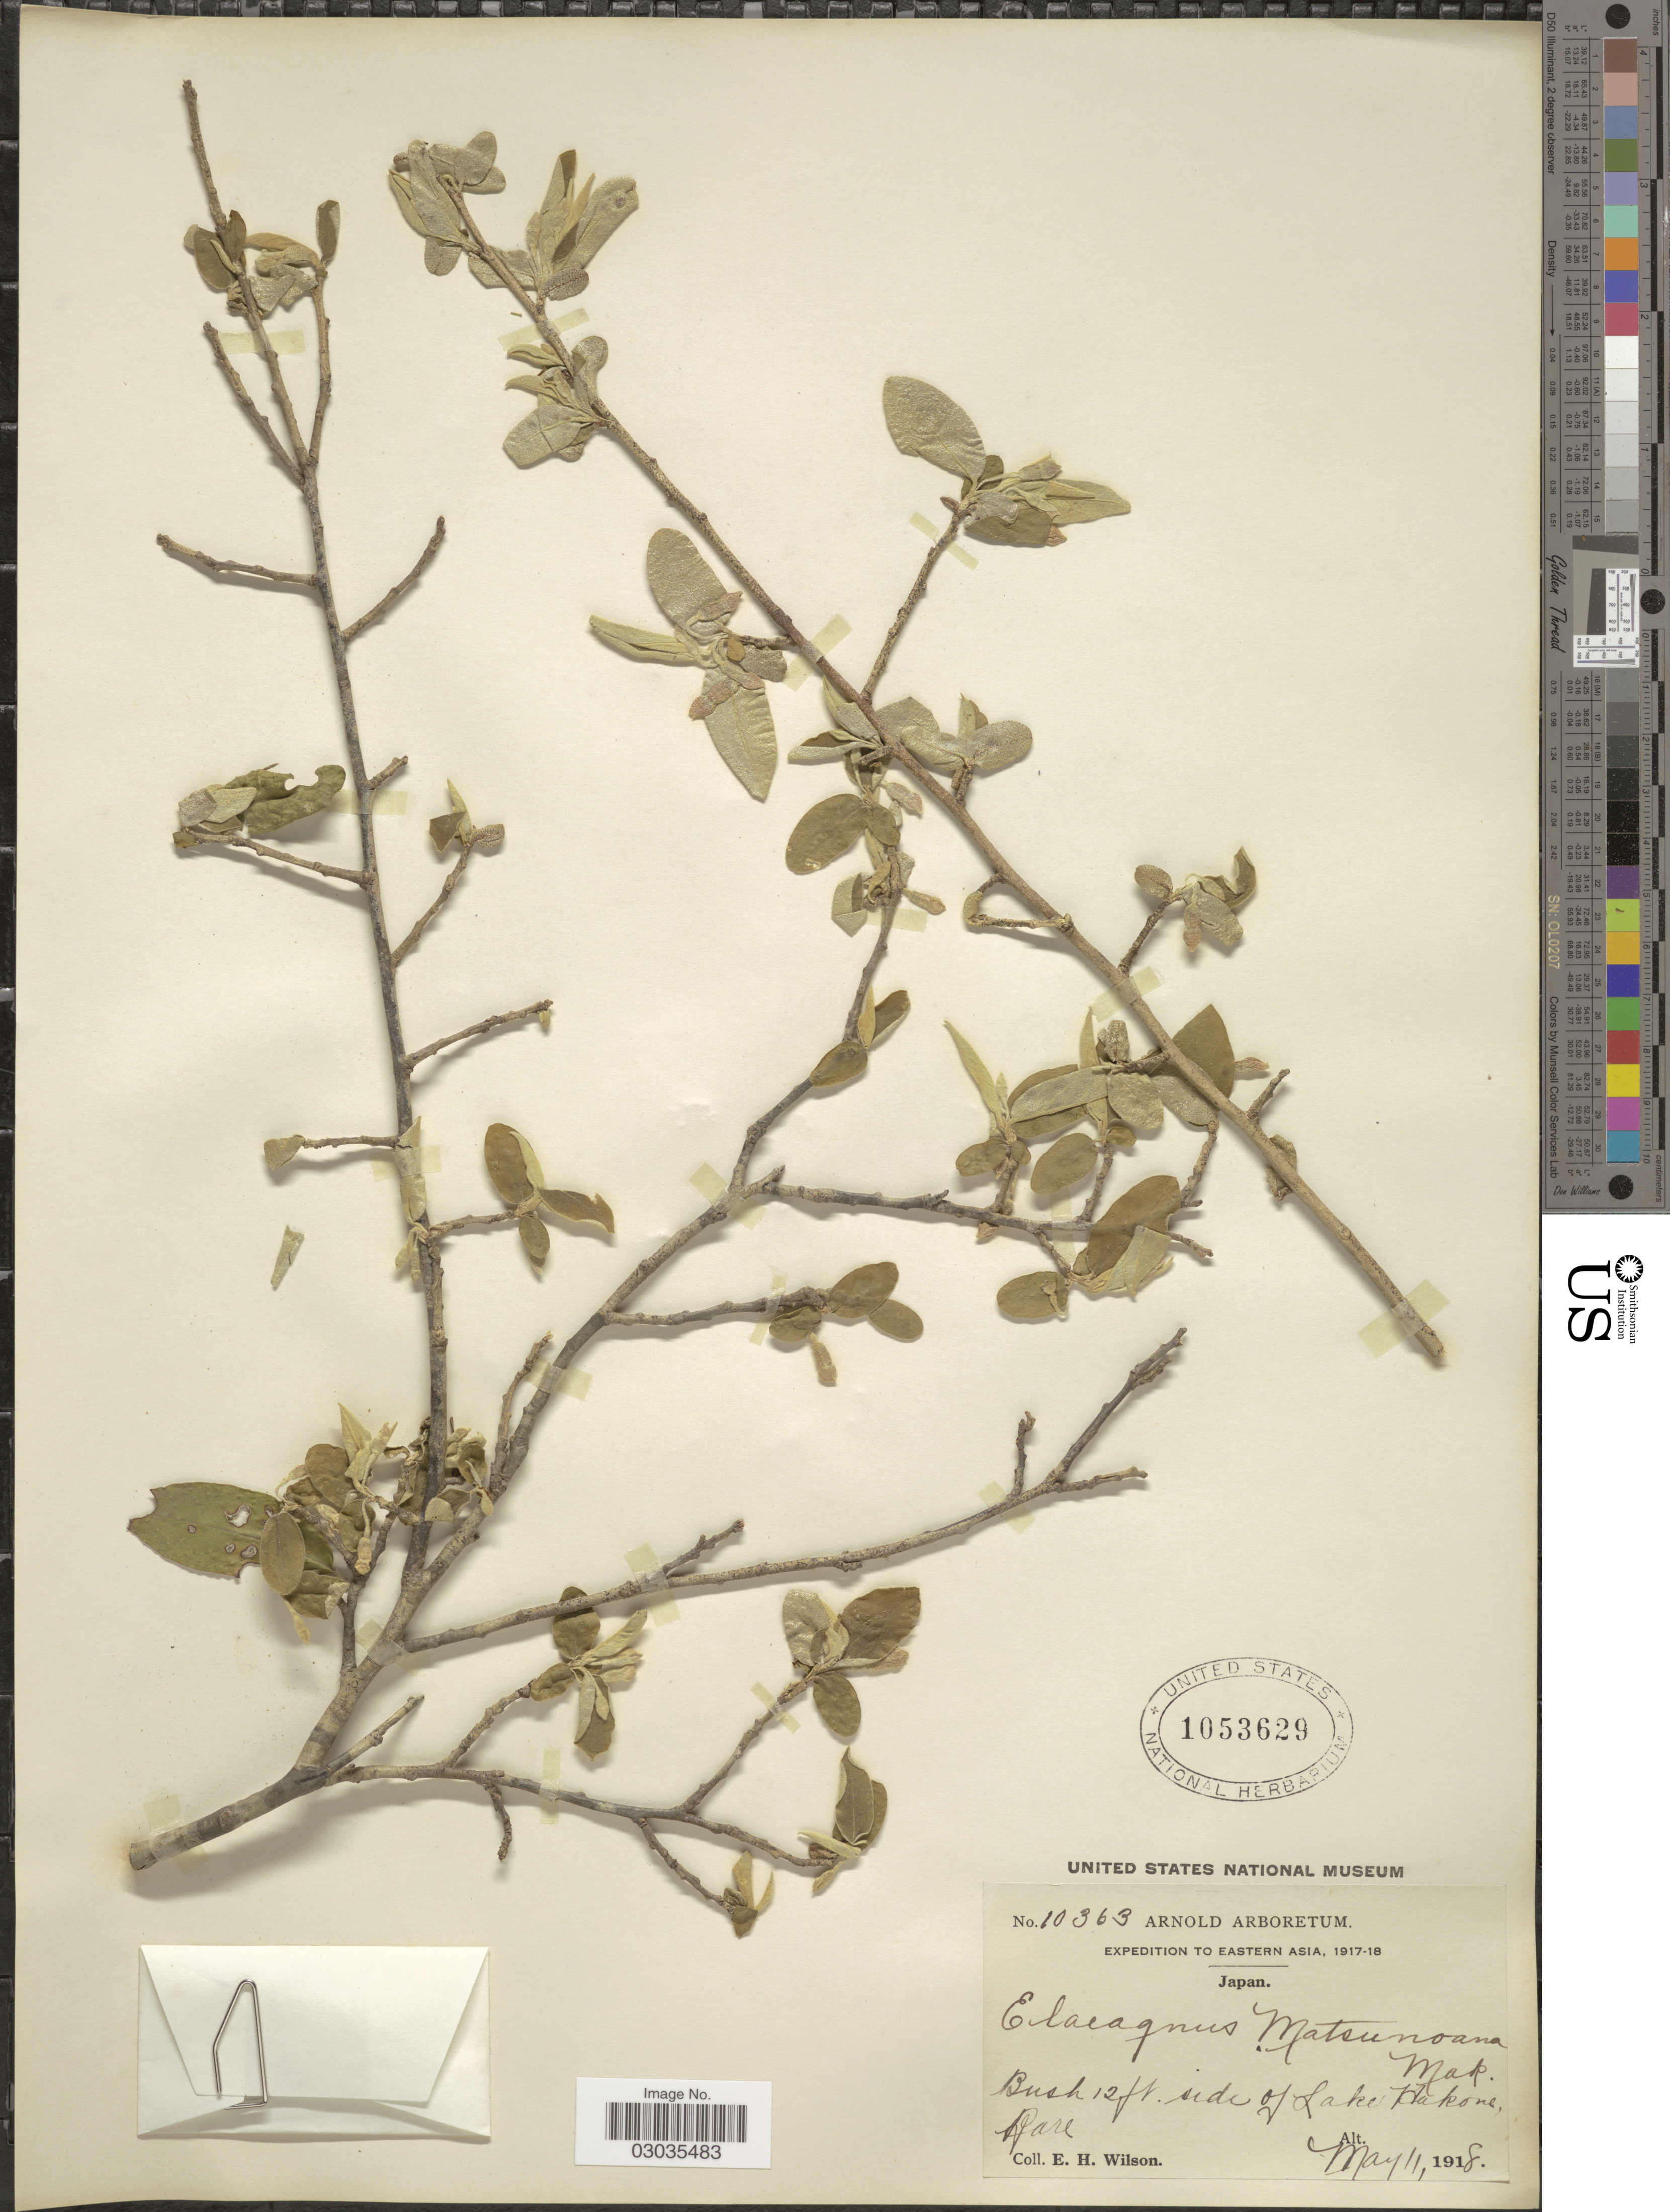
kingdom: Plantae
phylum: Tracheophyta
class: Magnoliopsida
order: Rosales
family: Elaeagnaceae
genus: Elaeagnus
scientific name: Elaeagnus matsunoana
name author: Makino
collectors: E. Wilson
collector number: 10363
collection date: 1918-05-11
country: Japan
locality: Eastern Asia. Bush 12 ft side of Lake Hakone.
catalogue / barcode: US 1053629